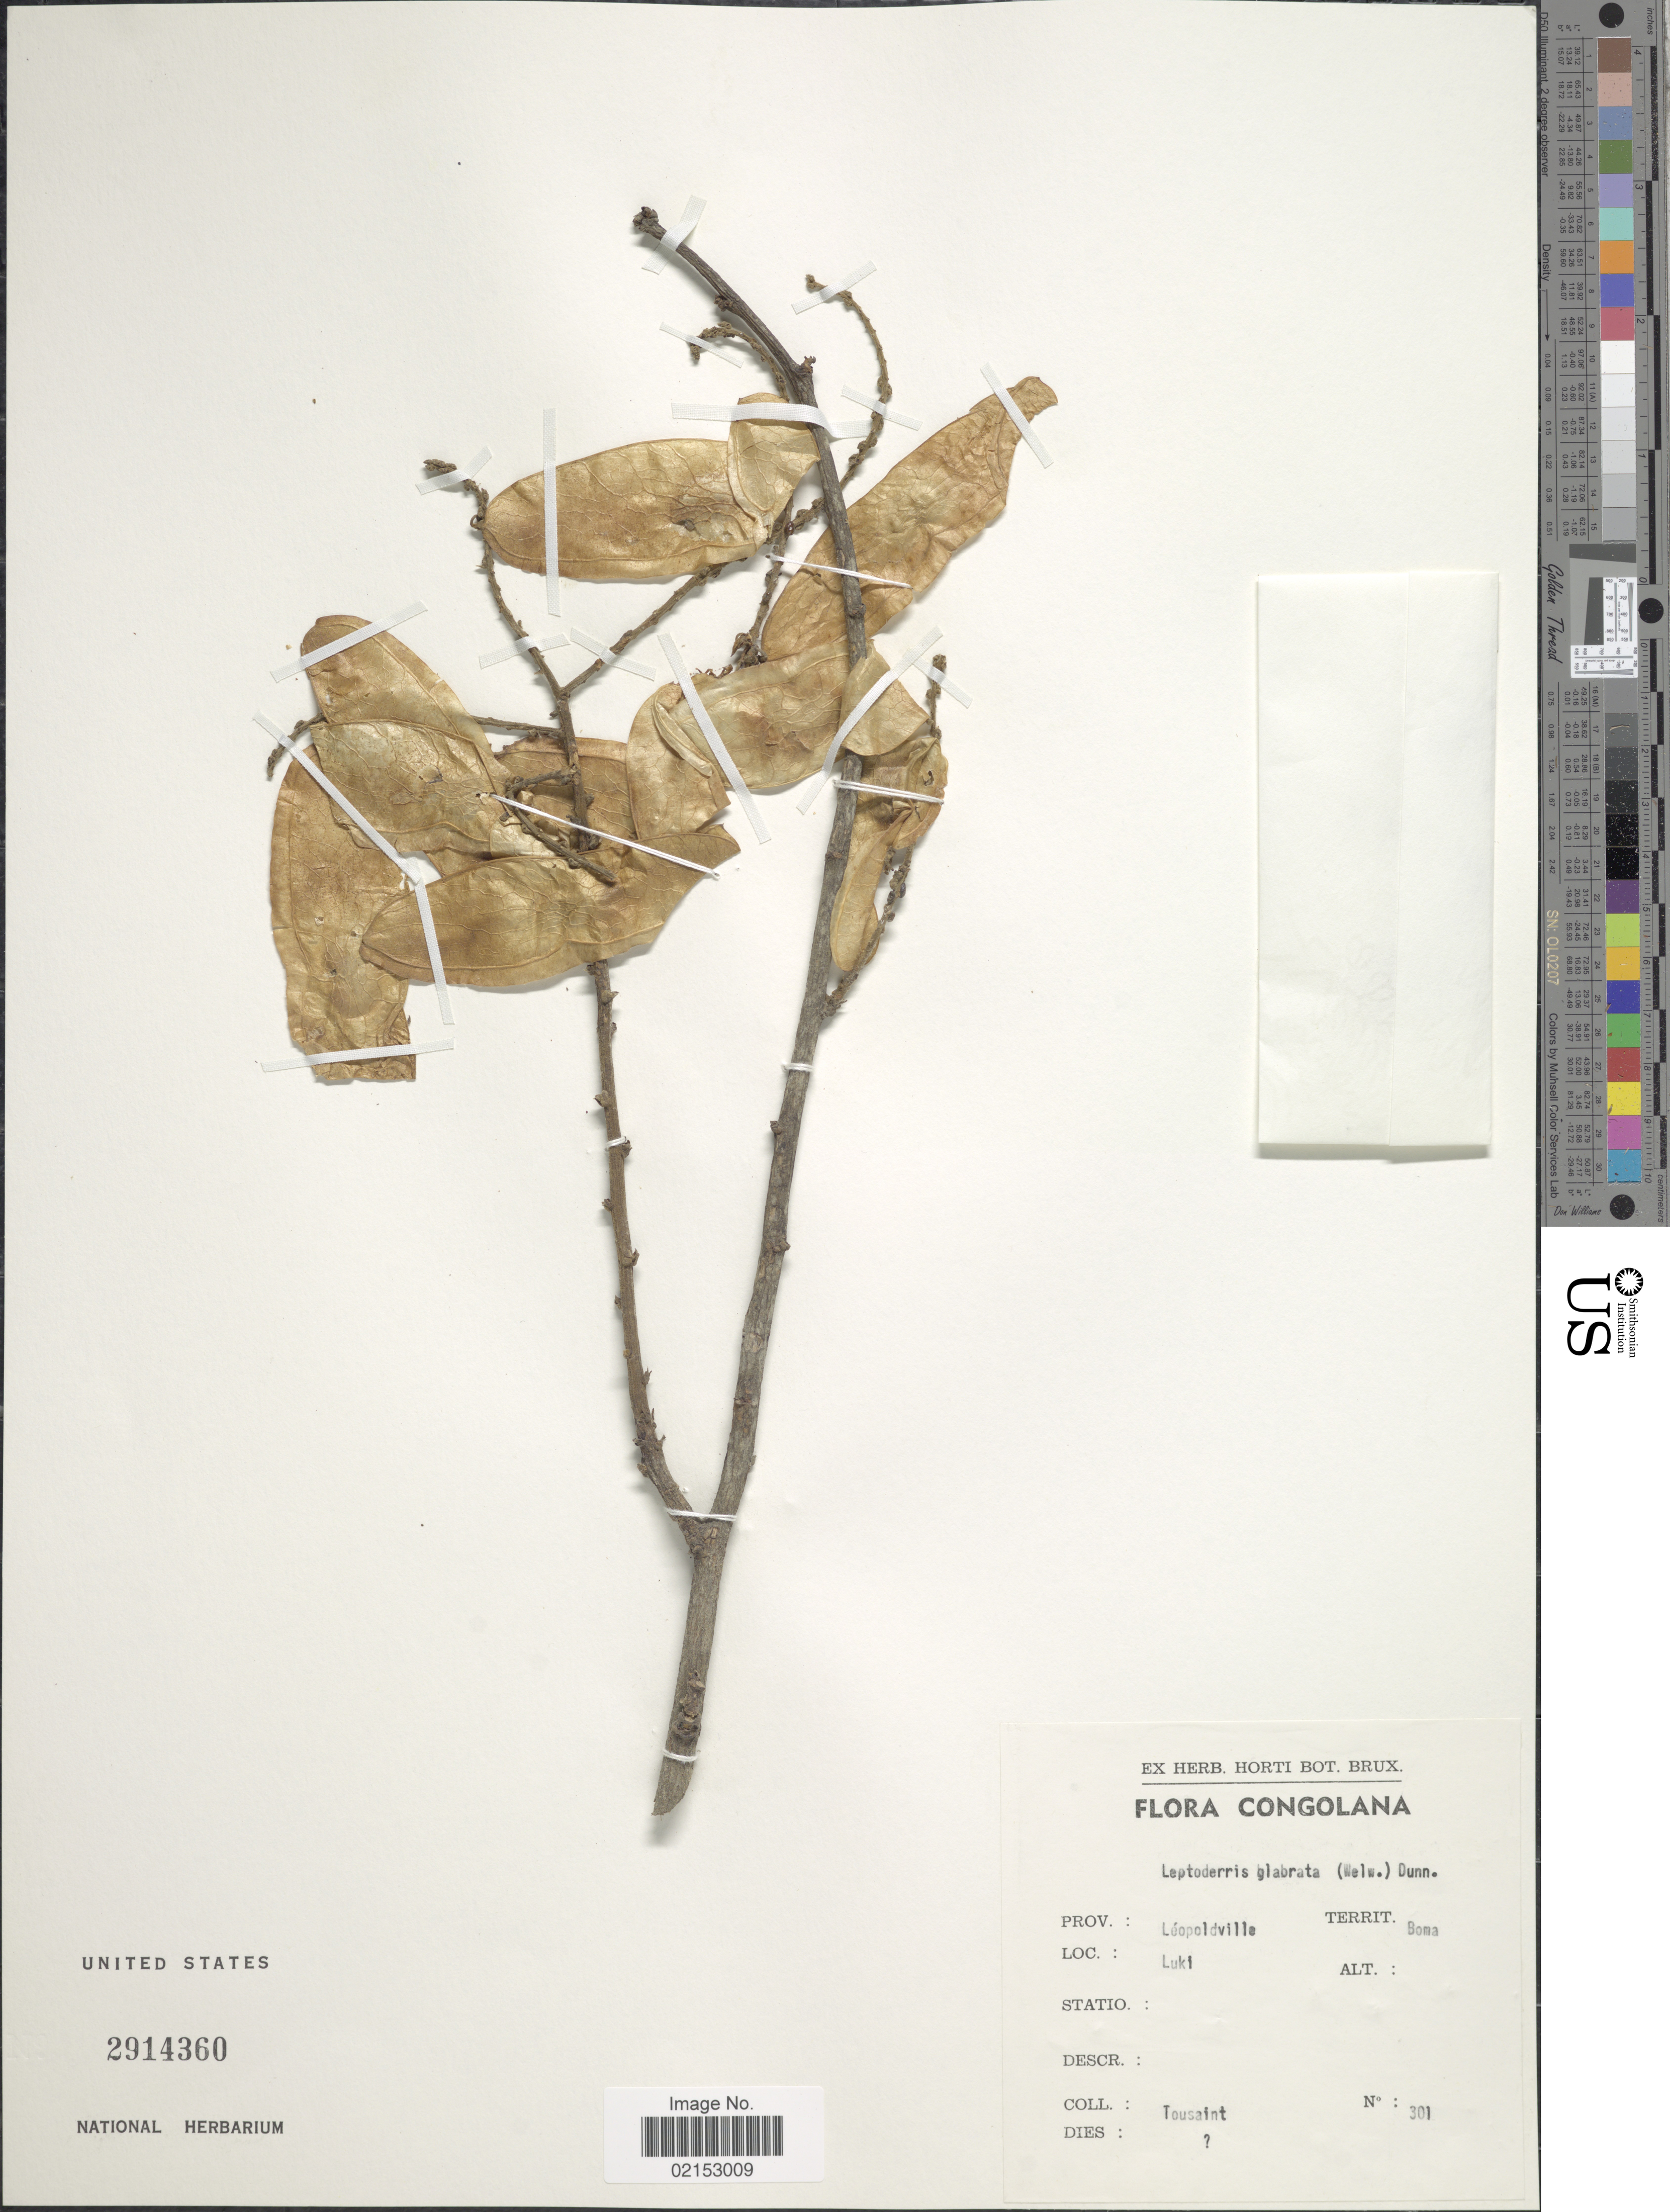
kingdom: Plantae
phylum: Tracheophyta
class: Magnoliopsida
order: Fabales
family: Fabaceae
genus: Leptoderris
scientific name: Leptoderris glabrata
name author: (Baker) Dunn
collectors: Tousaint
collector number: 301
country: Congo, Democratic Republic of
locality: Congolana, Prov. Léopoldville, Territ. Boma, Luki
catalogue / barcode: US 2914360